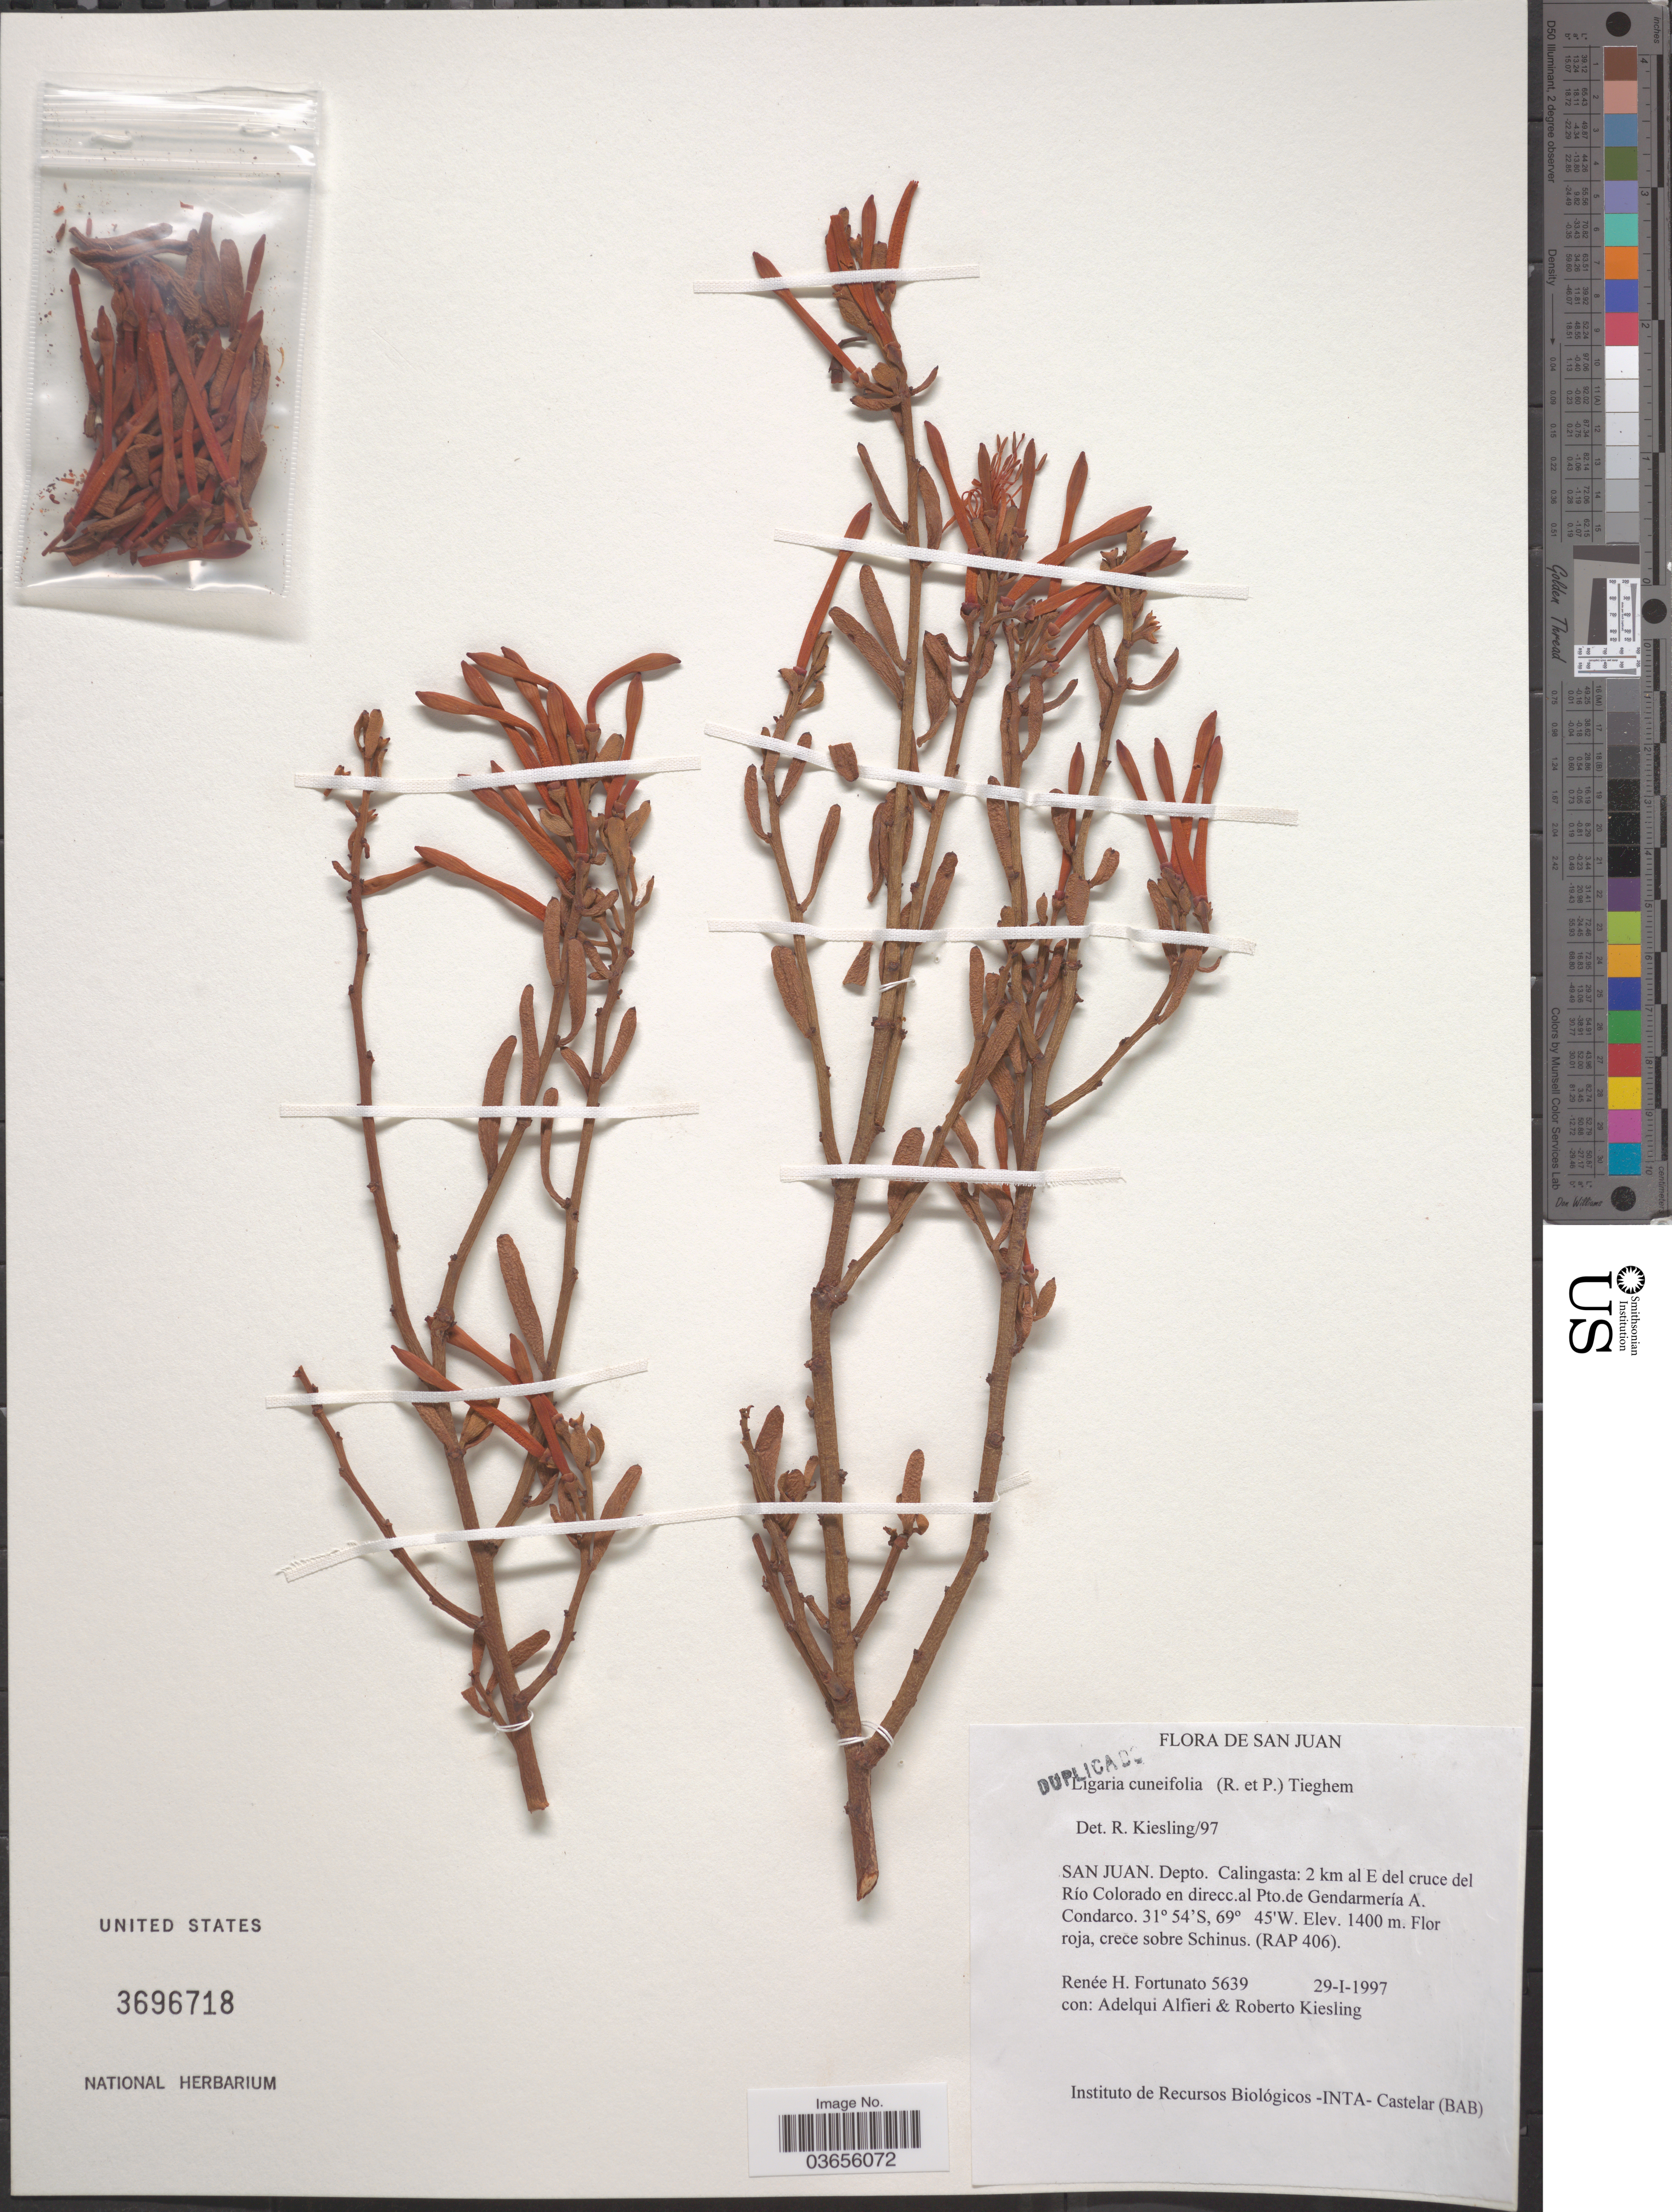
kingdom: Plantae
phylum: Tracheophyta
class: Magnoliopsida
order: Santalales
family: Loranthaceae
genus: Ligaria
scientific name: Ligaria cuneifolia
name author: (Ruiz & Pav.) Tiegh.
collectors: R. H. Fortunato, A. Alfieri & R. Kiesling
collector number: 5639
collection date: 1997-01-29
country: Argentina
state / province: San Juan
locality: San Juan. Depto. Calingasta: 2 km al E del cruce del Río Colorado en direcc.al Pto.de Gendarmería A. Condarco.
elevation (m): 1400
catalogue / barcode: US 3696718